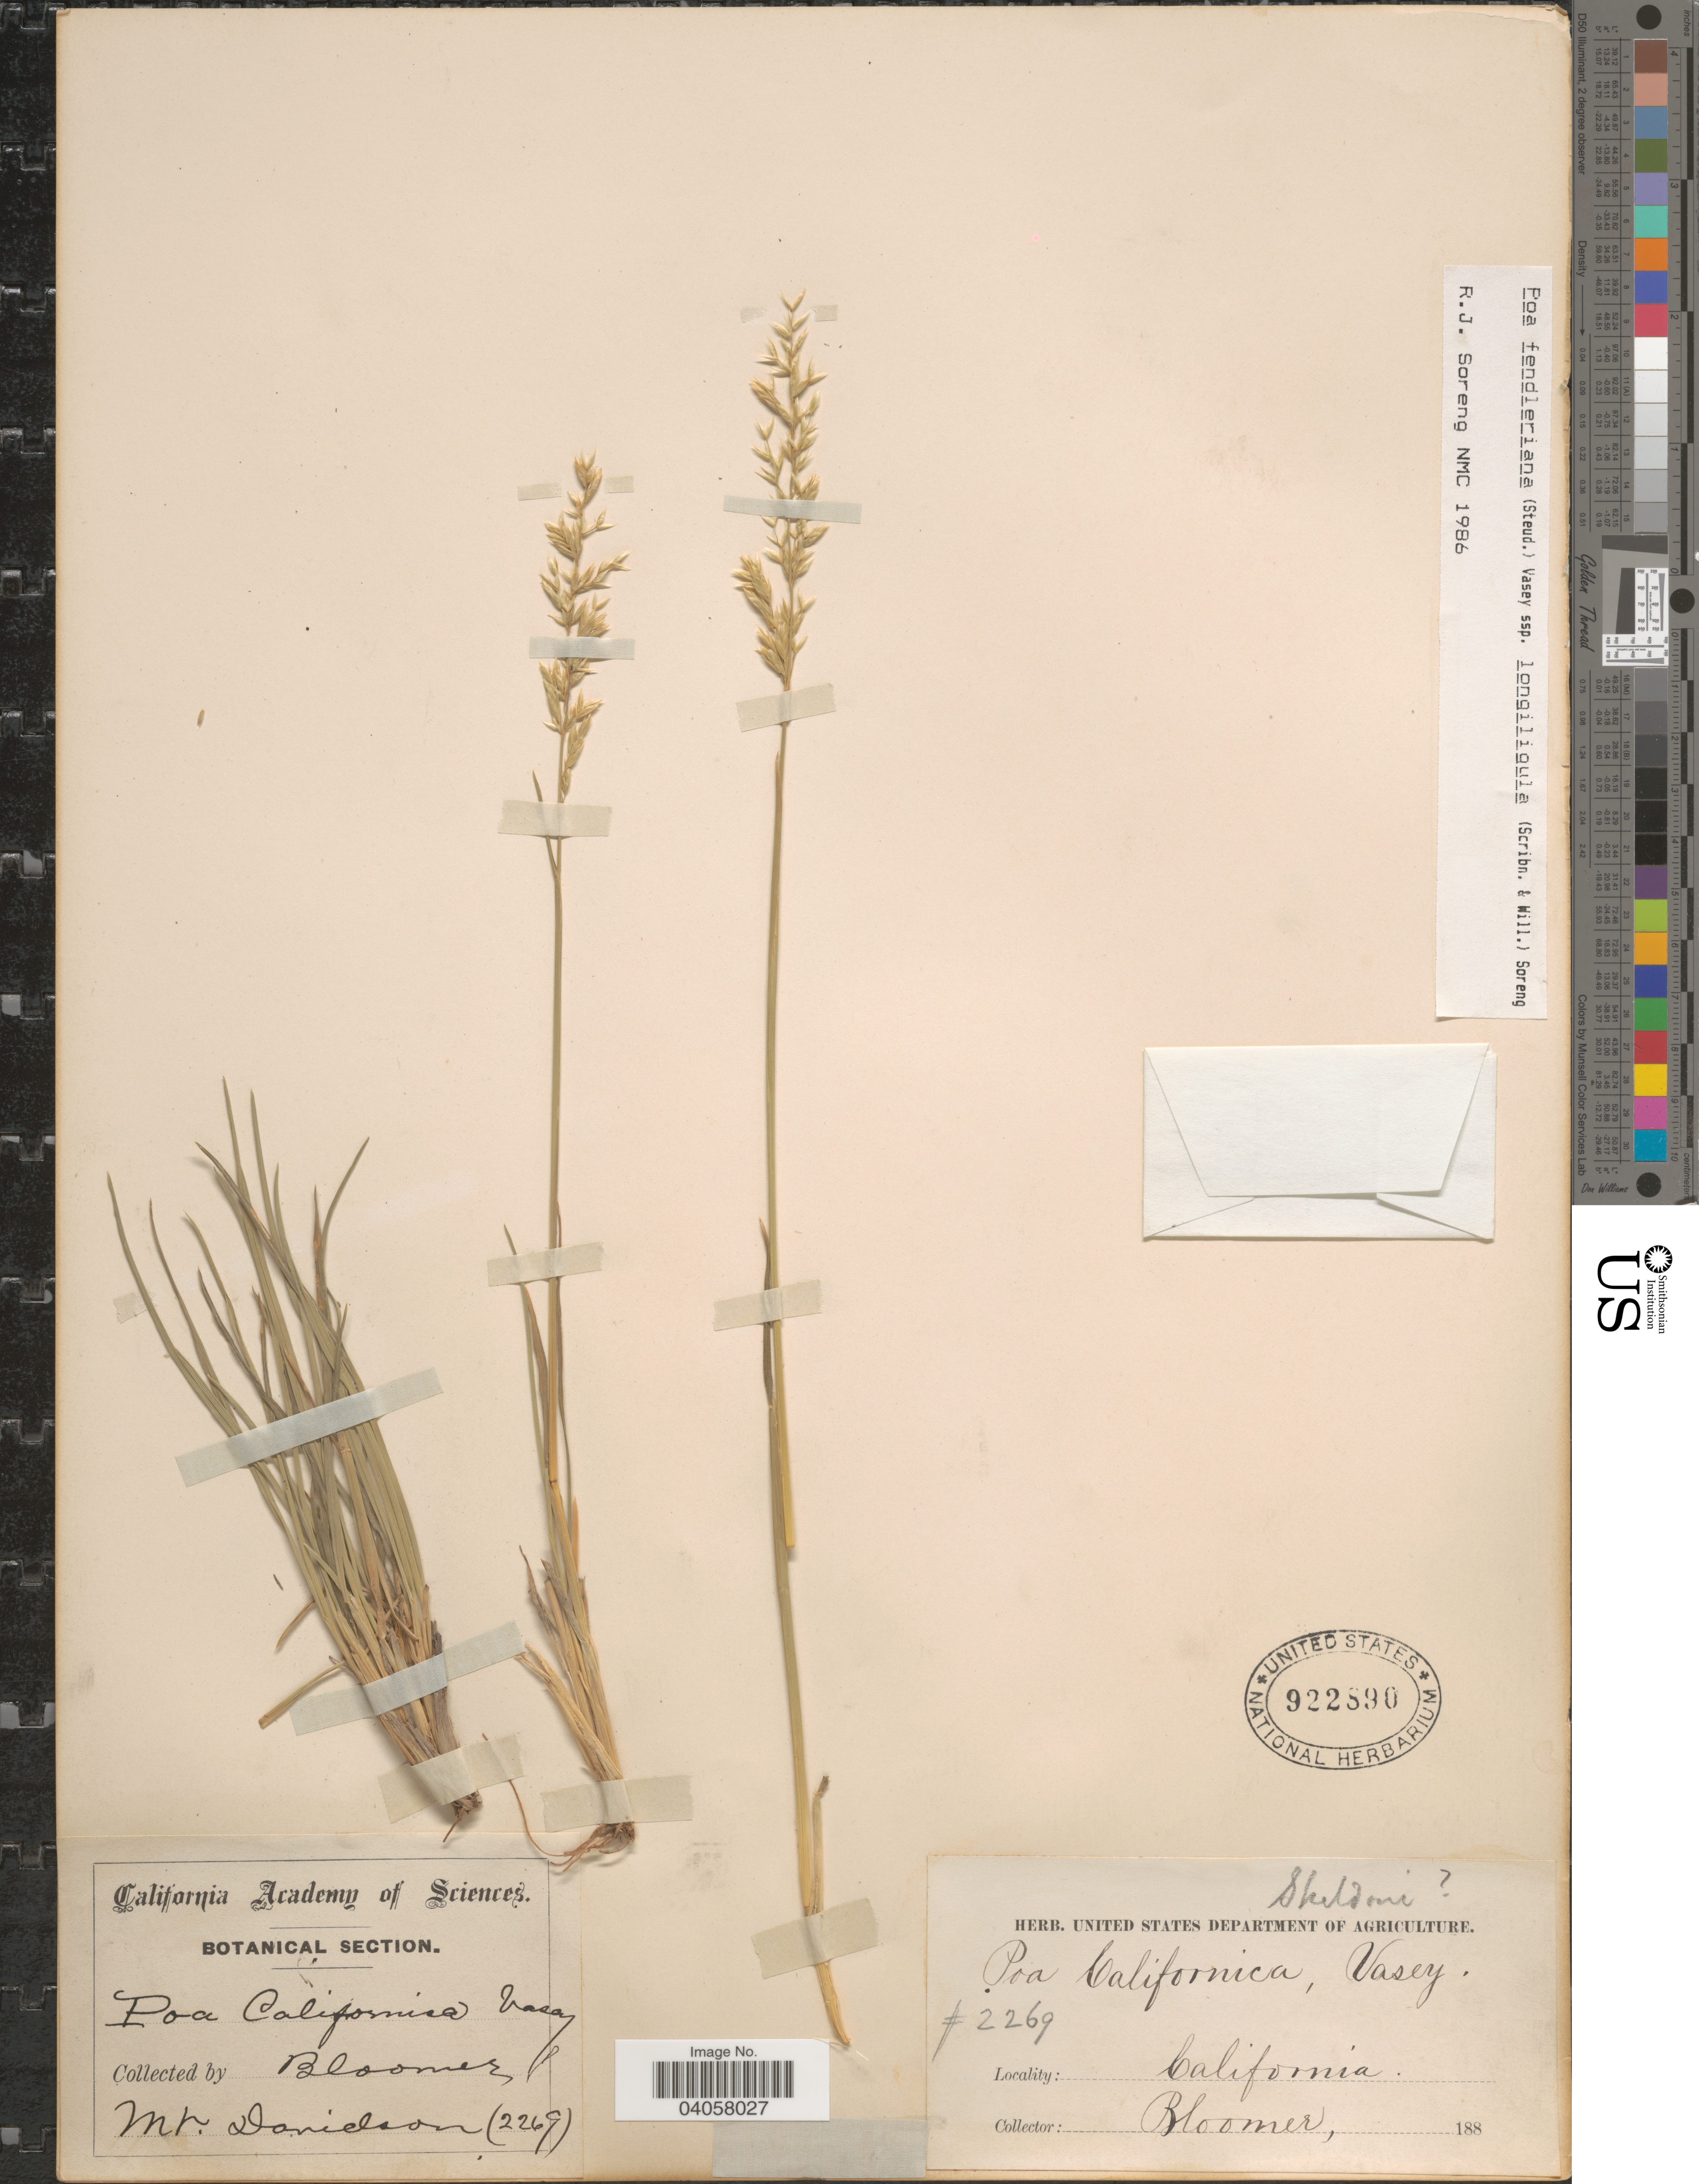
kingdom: Plantae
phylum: Tracheophyta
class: Liliopsida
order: Poales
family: Poaceae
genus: Poa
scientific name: Poa fendleriana subsp. longiligula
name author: (Scribn. & T.A. Williams) Soreng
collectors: Bloomer & Davidson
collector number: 2269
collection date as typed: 188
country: United States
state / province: California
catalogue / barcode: US 922890